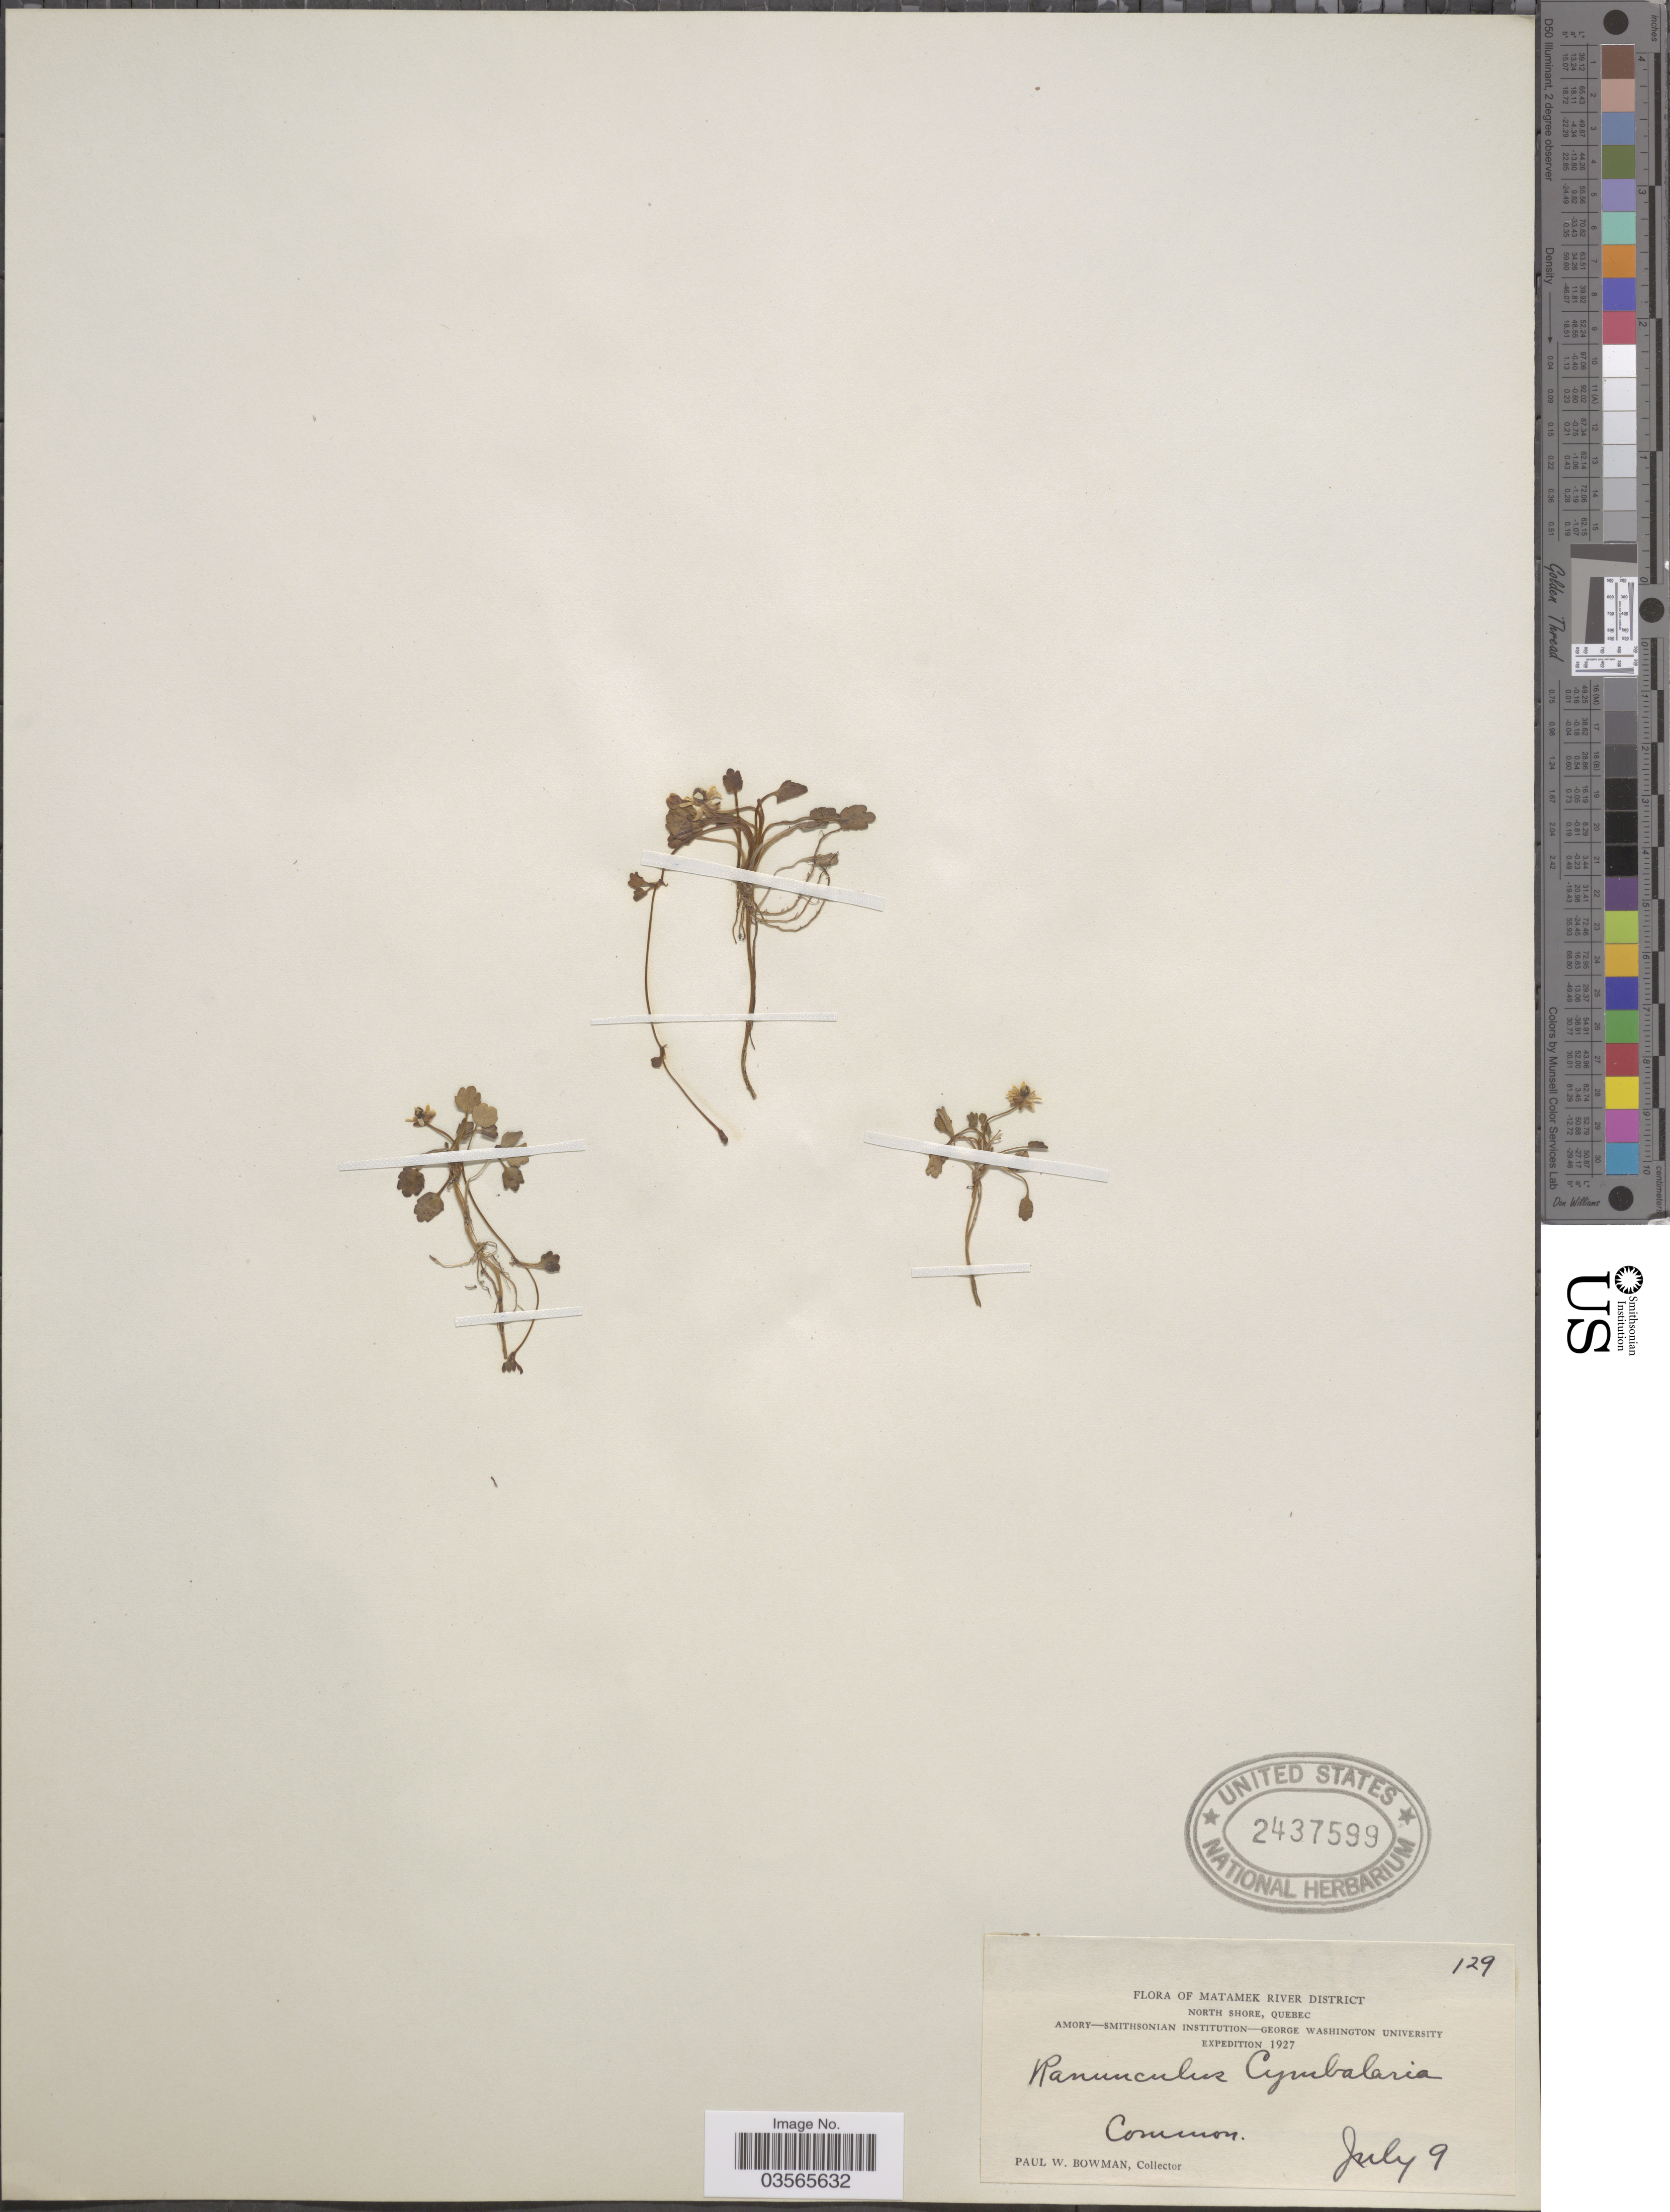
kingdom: Plantae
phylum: Tracheophyta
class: Magnoliopsida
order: Ranunculales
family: Ranunculaceae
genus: Halerpestes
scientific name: Halerpestes cymbalaria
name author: (Pursh) Greene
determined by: Strong, M. T., (US), Smithsonian Institution - National Museum of Natural History (UNITED STATES)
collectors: P. Bowman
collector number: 129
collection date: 1927-07-09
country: Canada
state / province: Quebec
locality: Matamek River District. North Shore. Common.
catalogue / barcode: US 2437599